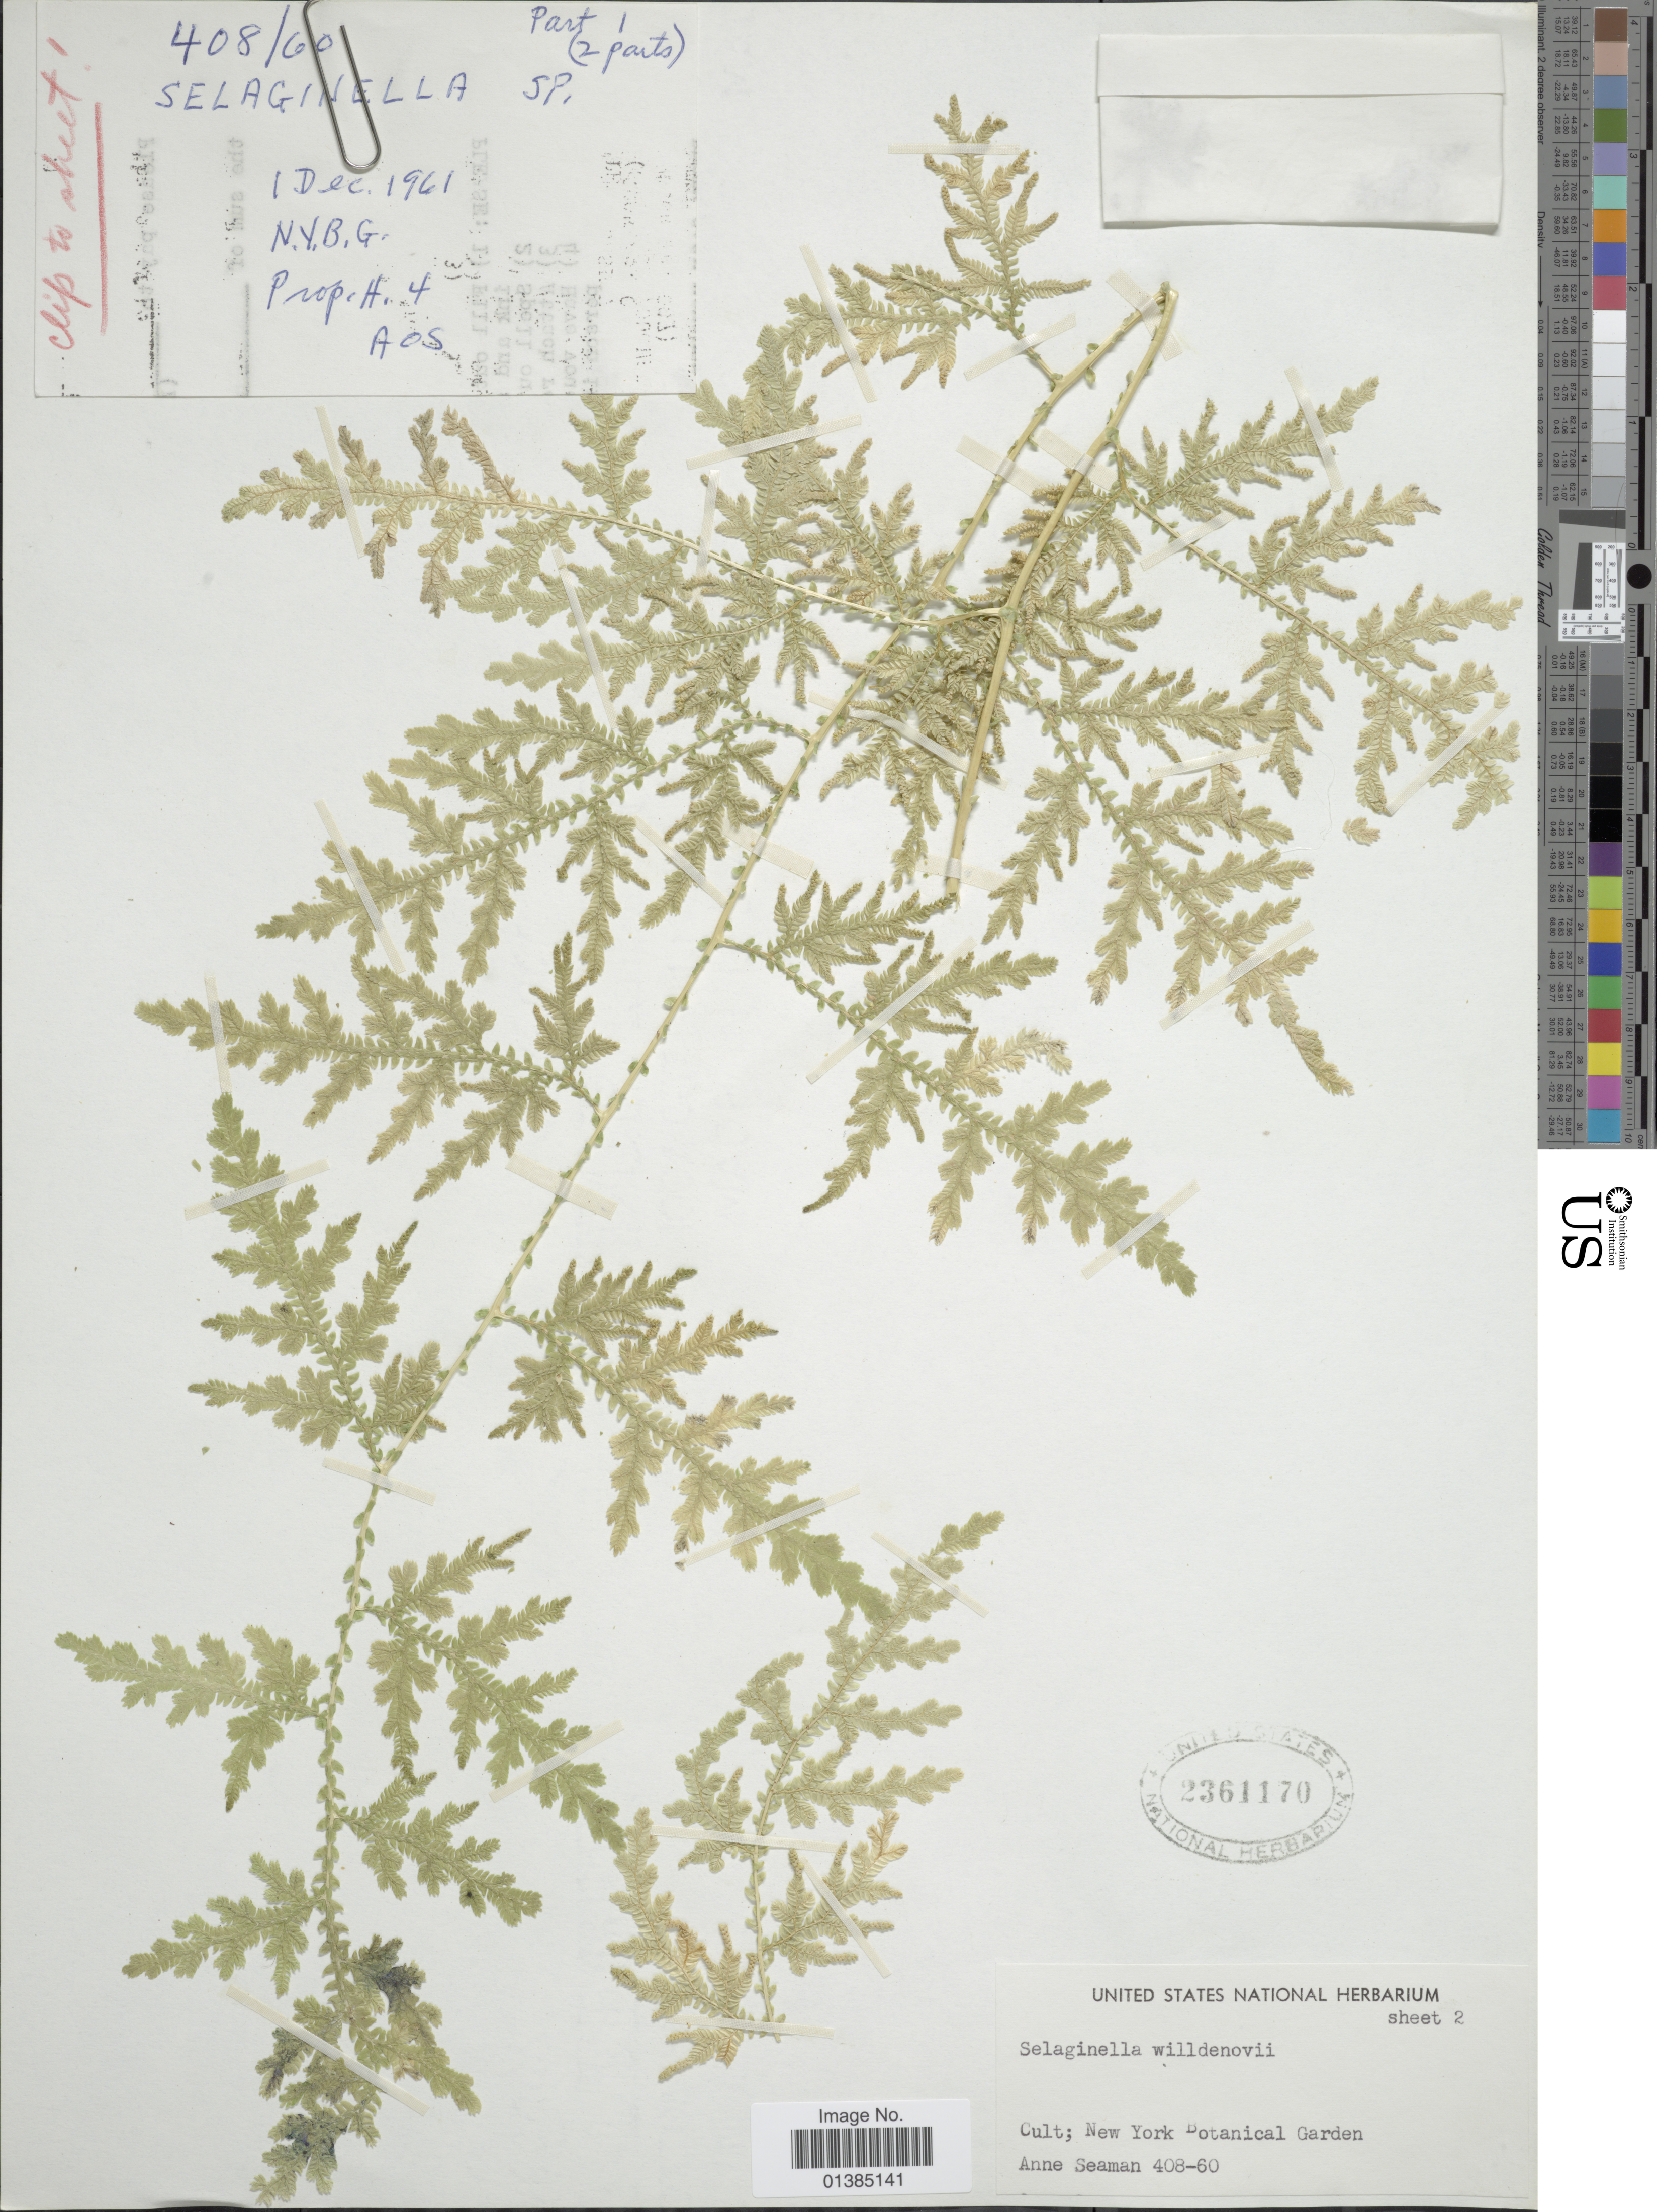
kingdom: Plantae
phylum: Tracheophyta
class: Lycopodiopsida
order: Selaginellales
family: Selaginellaceae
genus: Selaginella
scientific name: Selaginella willdenowii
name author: (Desv. ex Poir.) Baker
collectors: A. Seaman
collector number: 408-60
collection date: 1961-12-01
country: United States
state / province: New York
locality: New York Botanical Garden.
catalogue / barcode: US 2361170